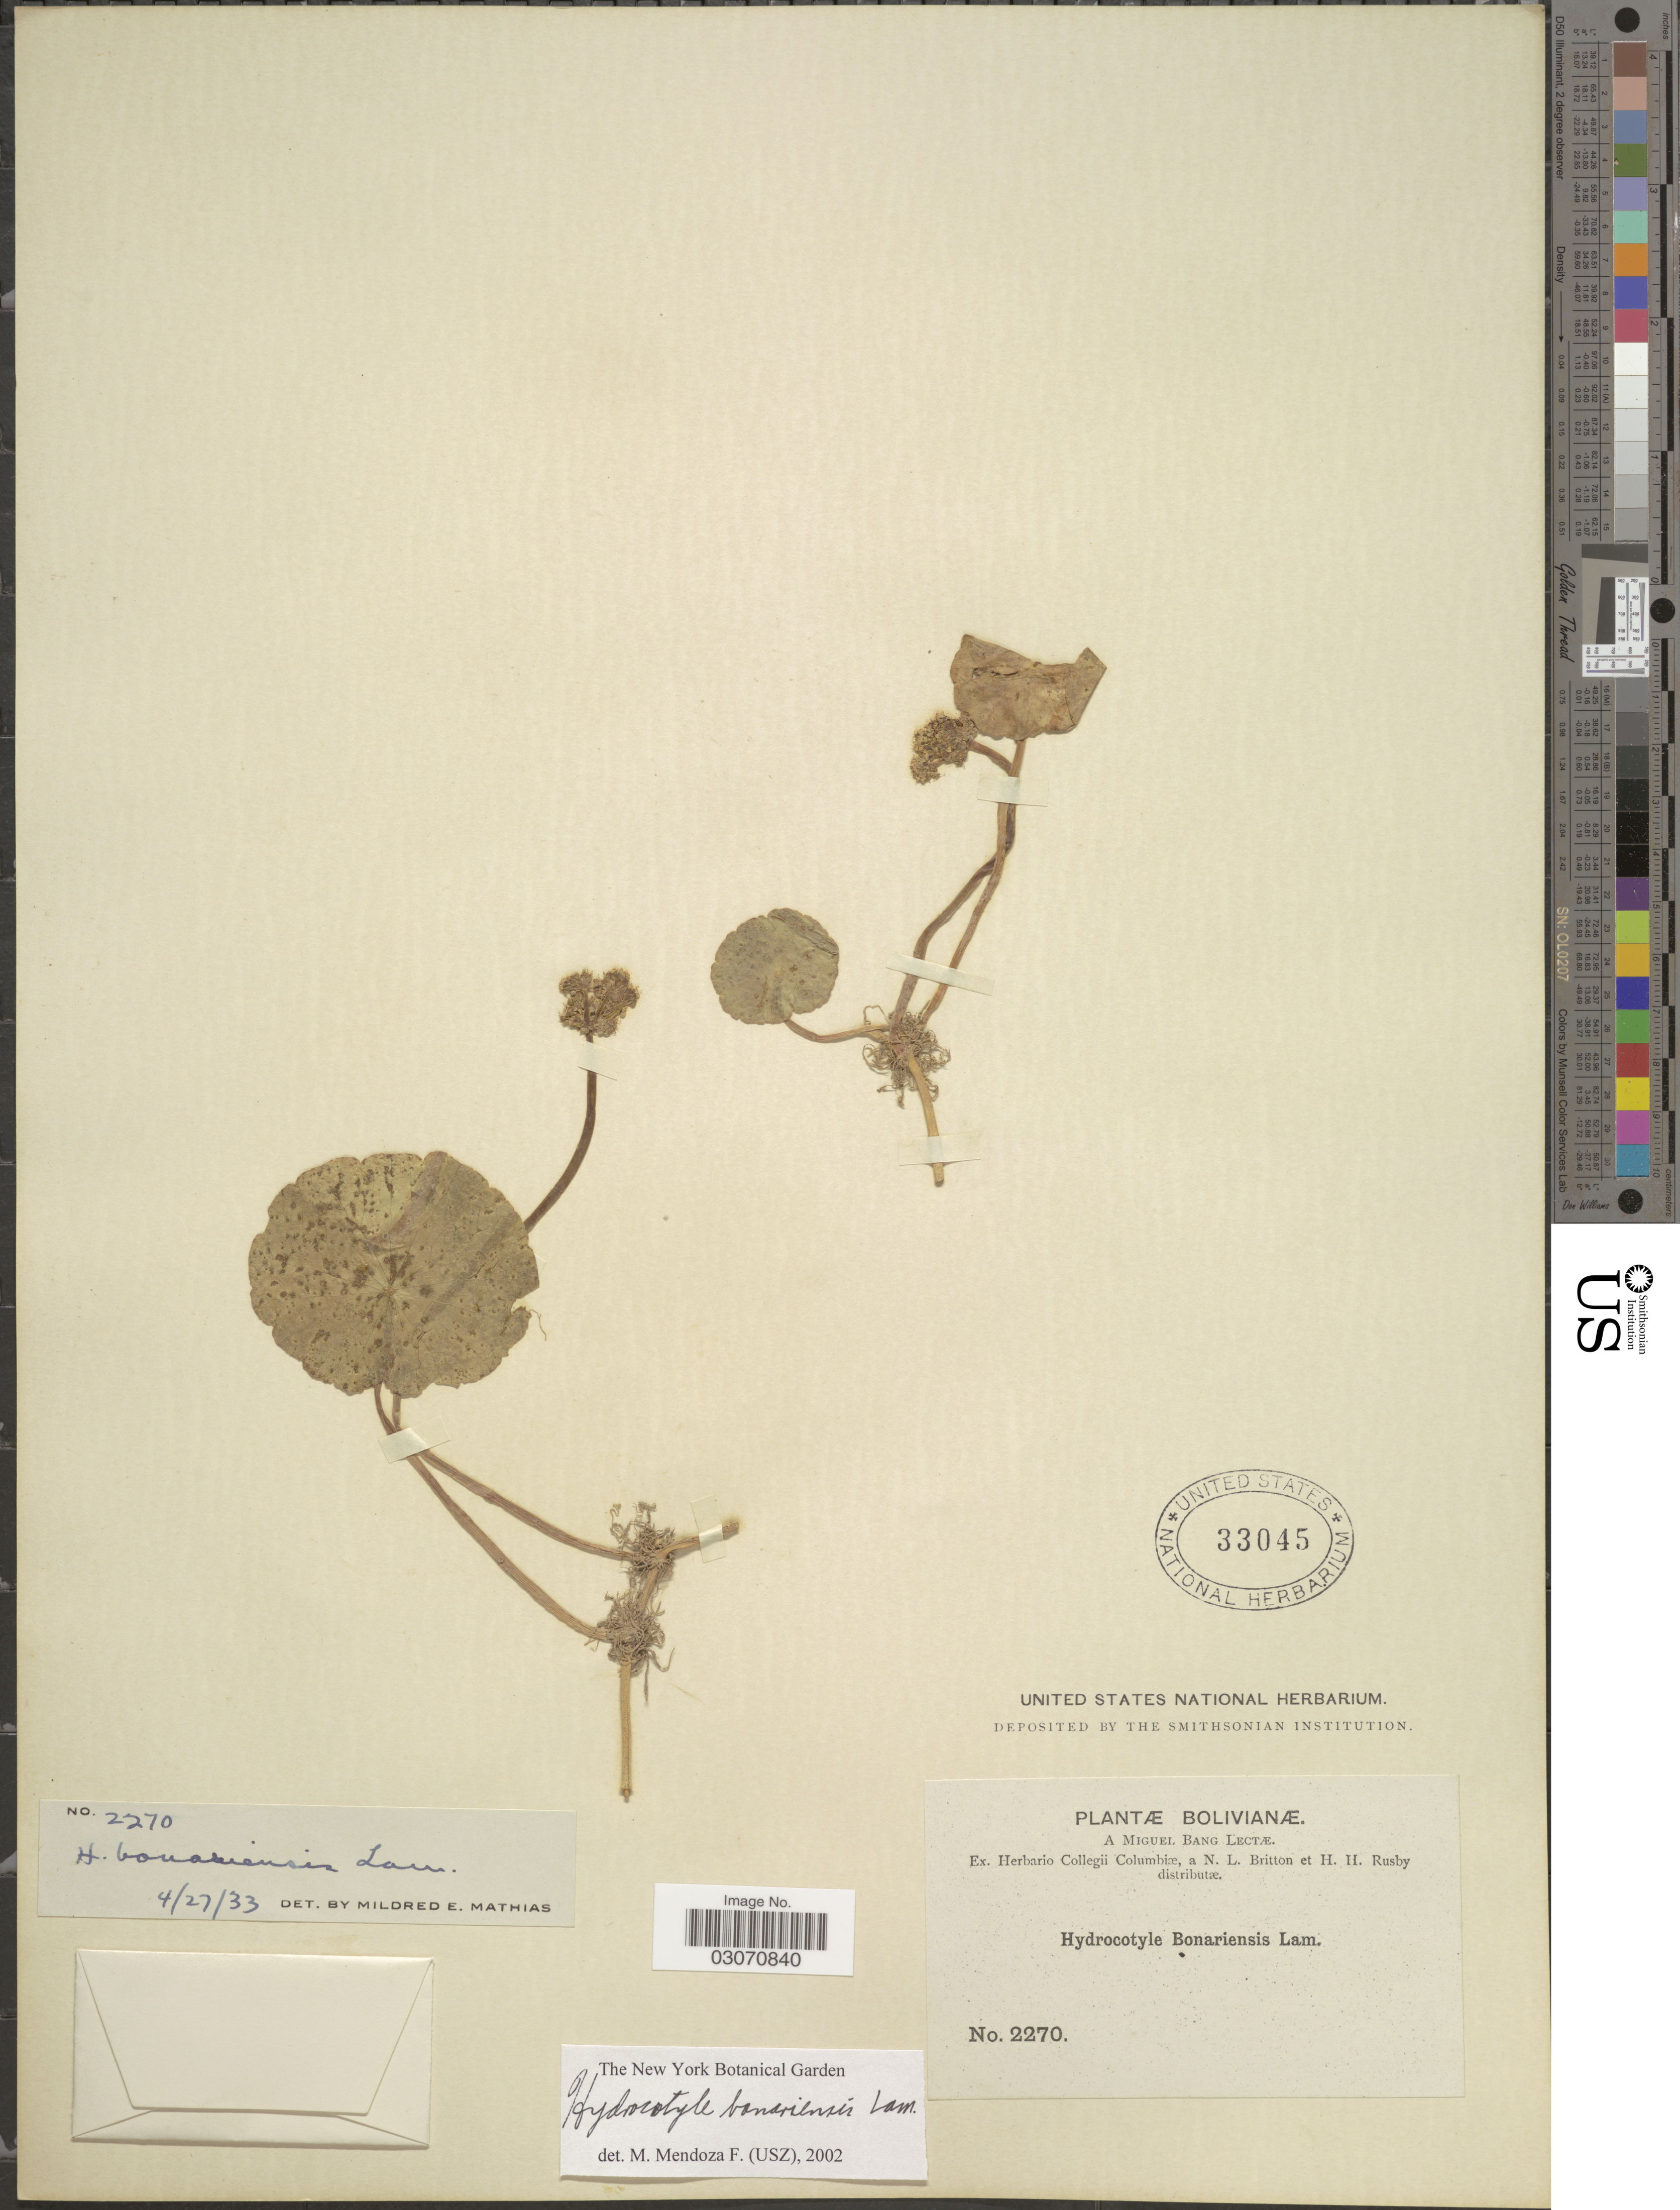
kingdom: Plantae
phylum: Tracheophyta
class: Magnoliopsida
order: Apiales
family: Araliaceae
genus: Hydrocotyle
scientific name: Hydrocotyle bonariensis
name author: Lam.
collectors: M. Bang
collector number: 2270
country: Bolivia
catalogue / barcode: US 33045